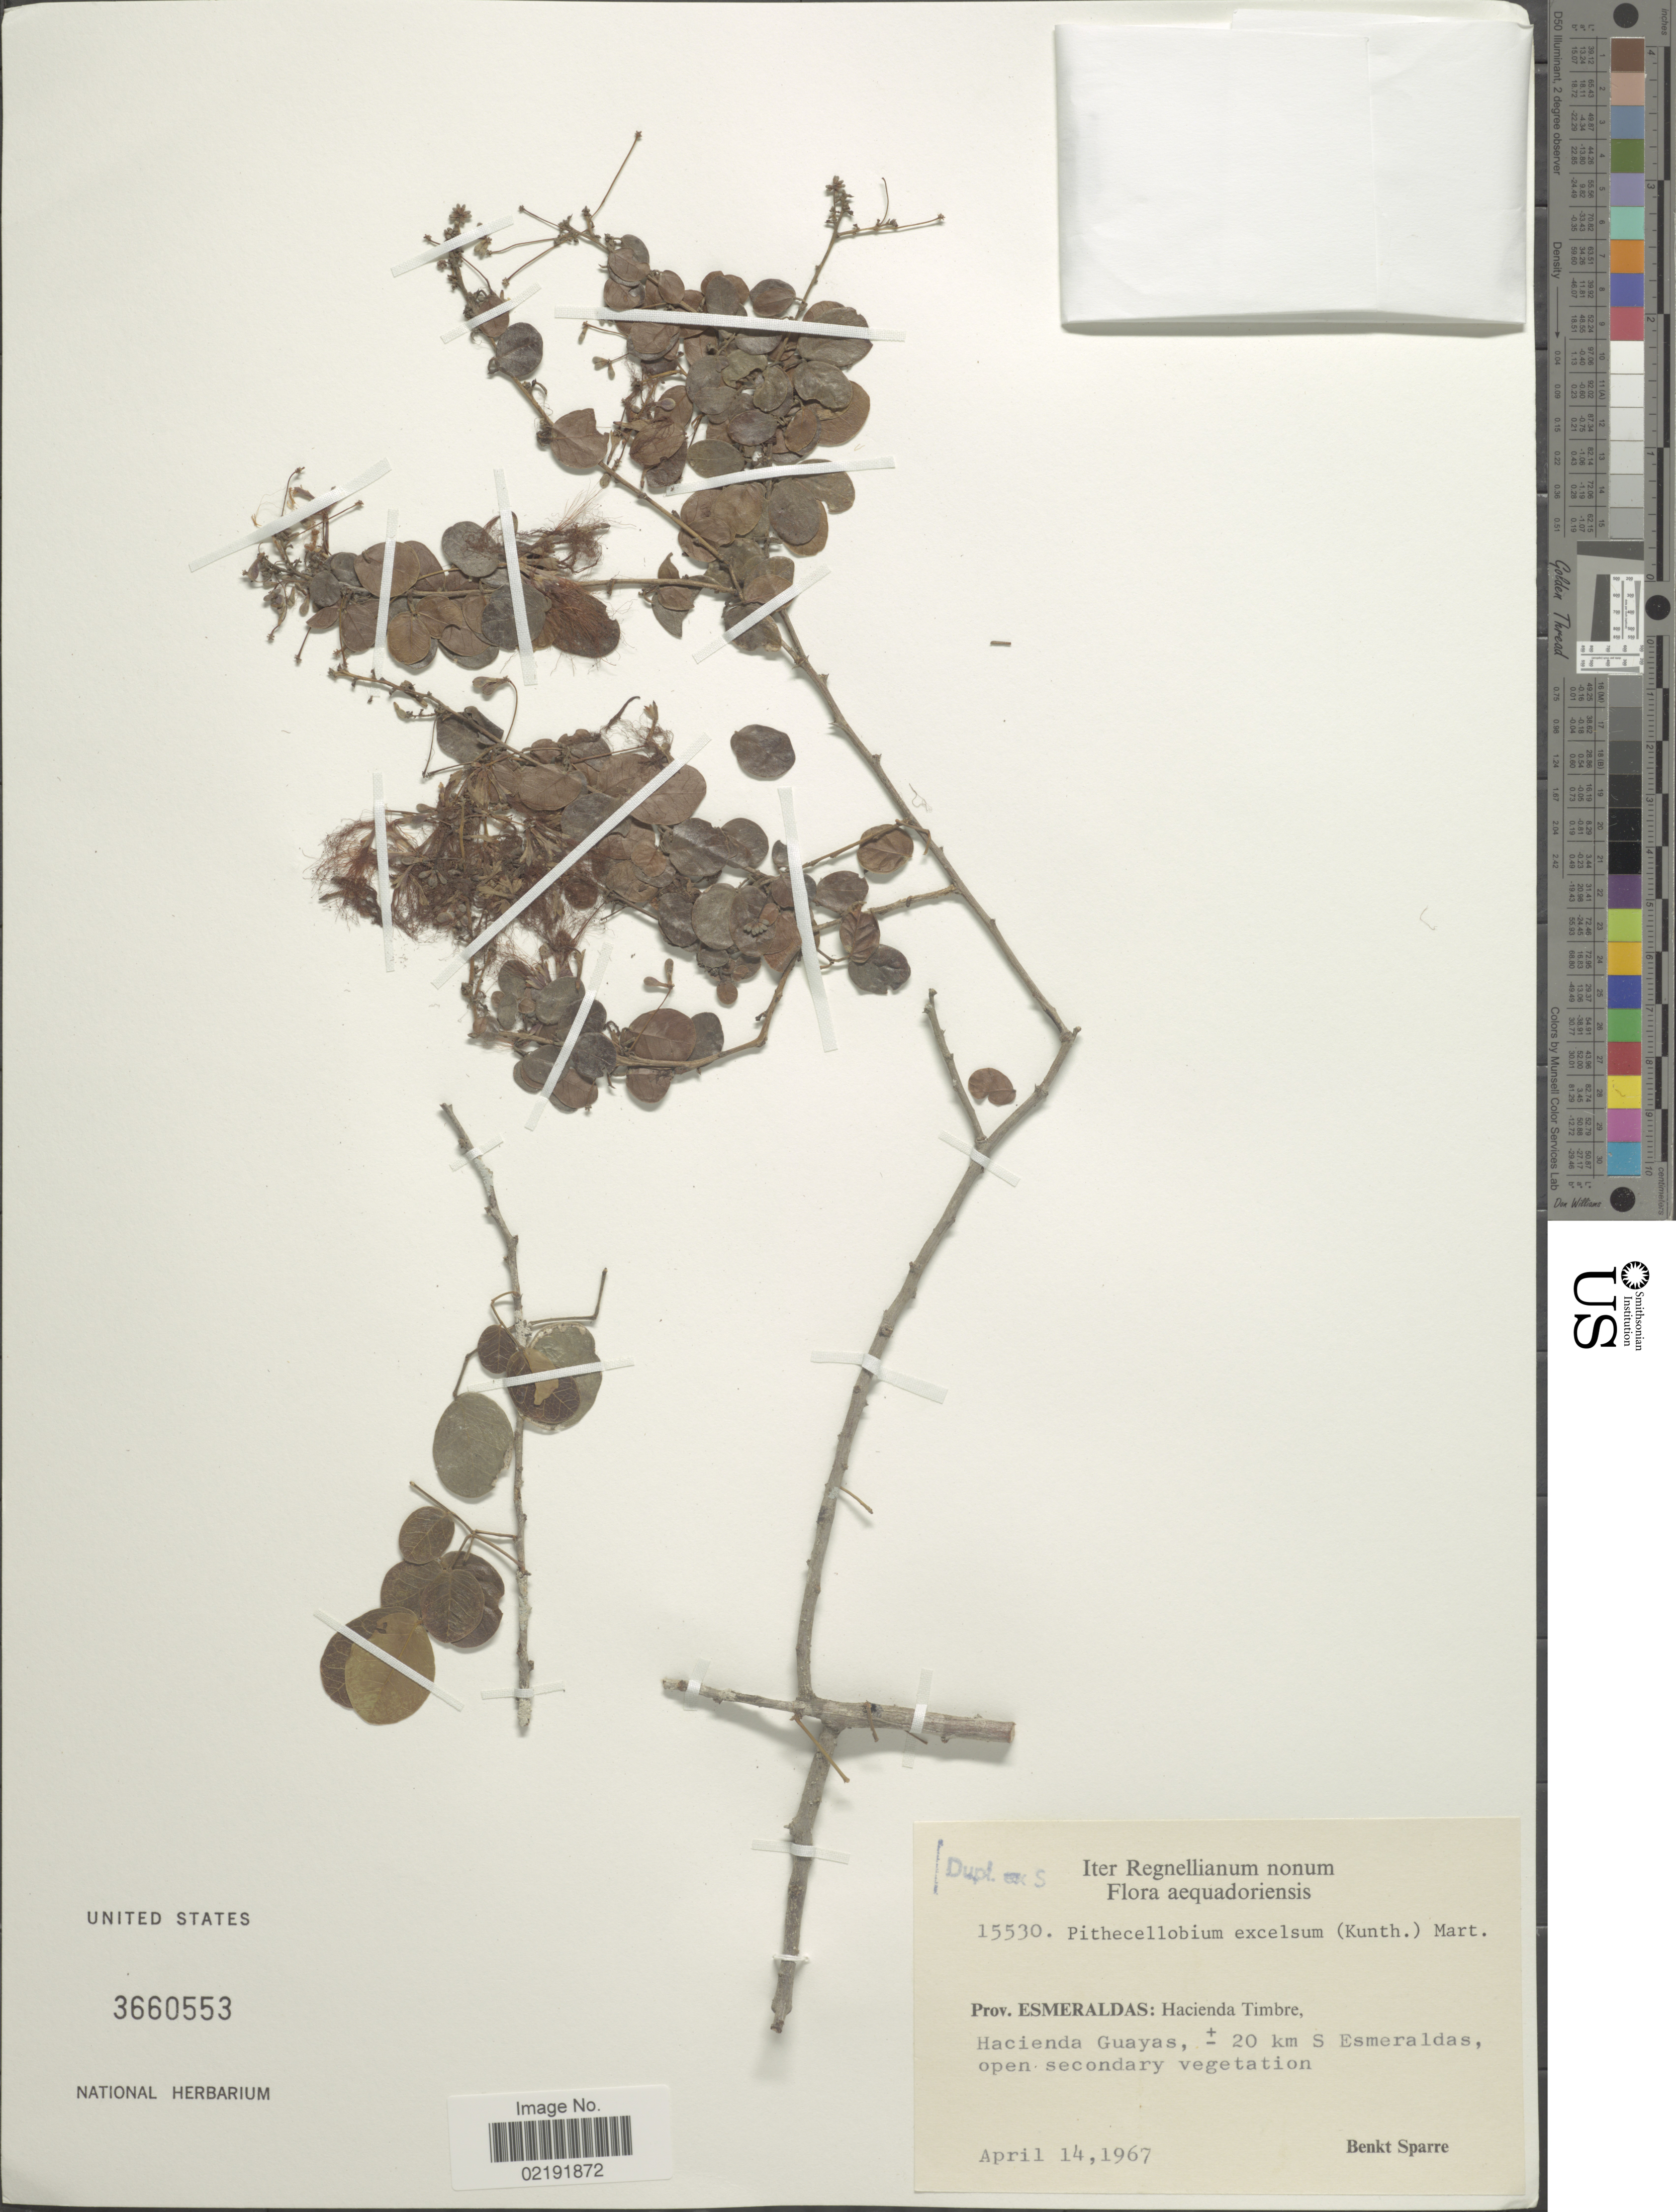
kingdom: Plantae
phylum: Tracheophyta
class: Magnoliopsida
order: Fabales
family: Fabaceae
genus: Pithecellobium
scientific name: Pithecellobium excelsum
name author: (Kunth) Mart.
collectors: B. Sparre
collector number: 15530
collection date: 1967-04-14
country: Ecuador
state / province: Esmeraldas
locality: Prov. Esmeraldas: Hacienda Timbre, Hacienda Guayas, ± 20 km S Emeraldas, open secondary vegetation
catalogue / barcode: US 3660553